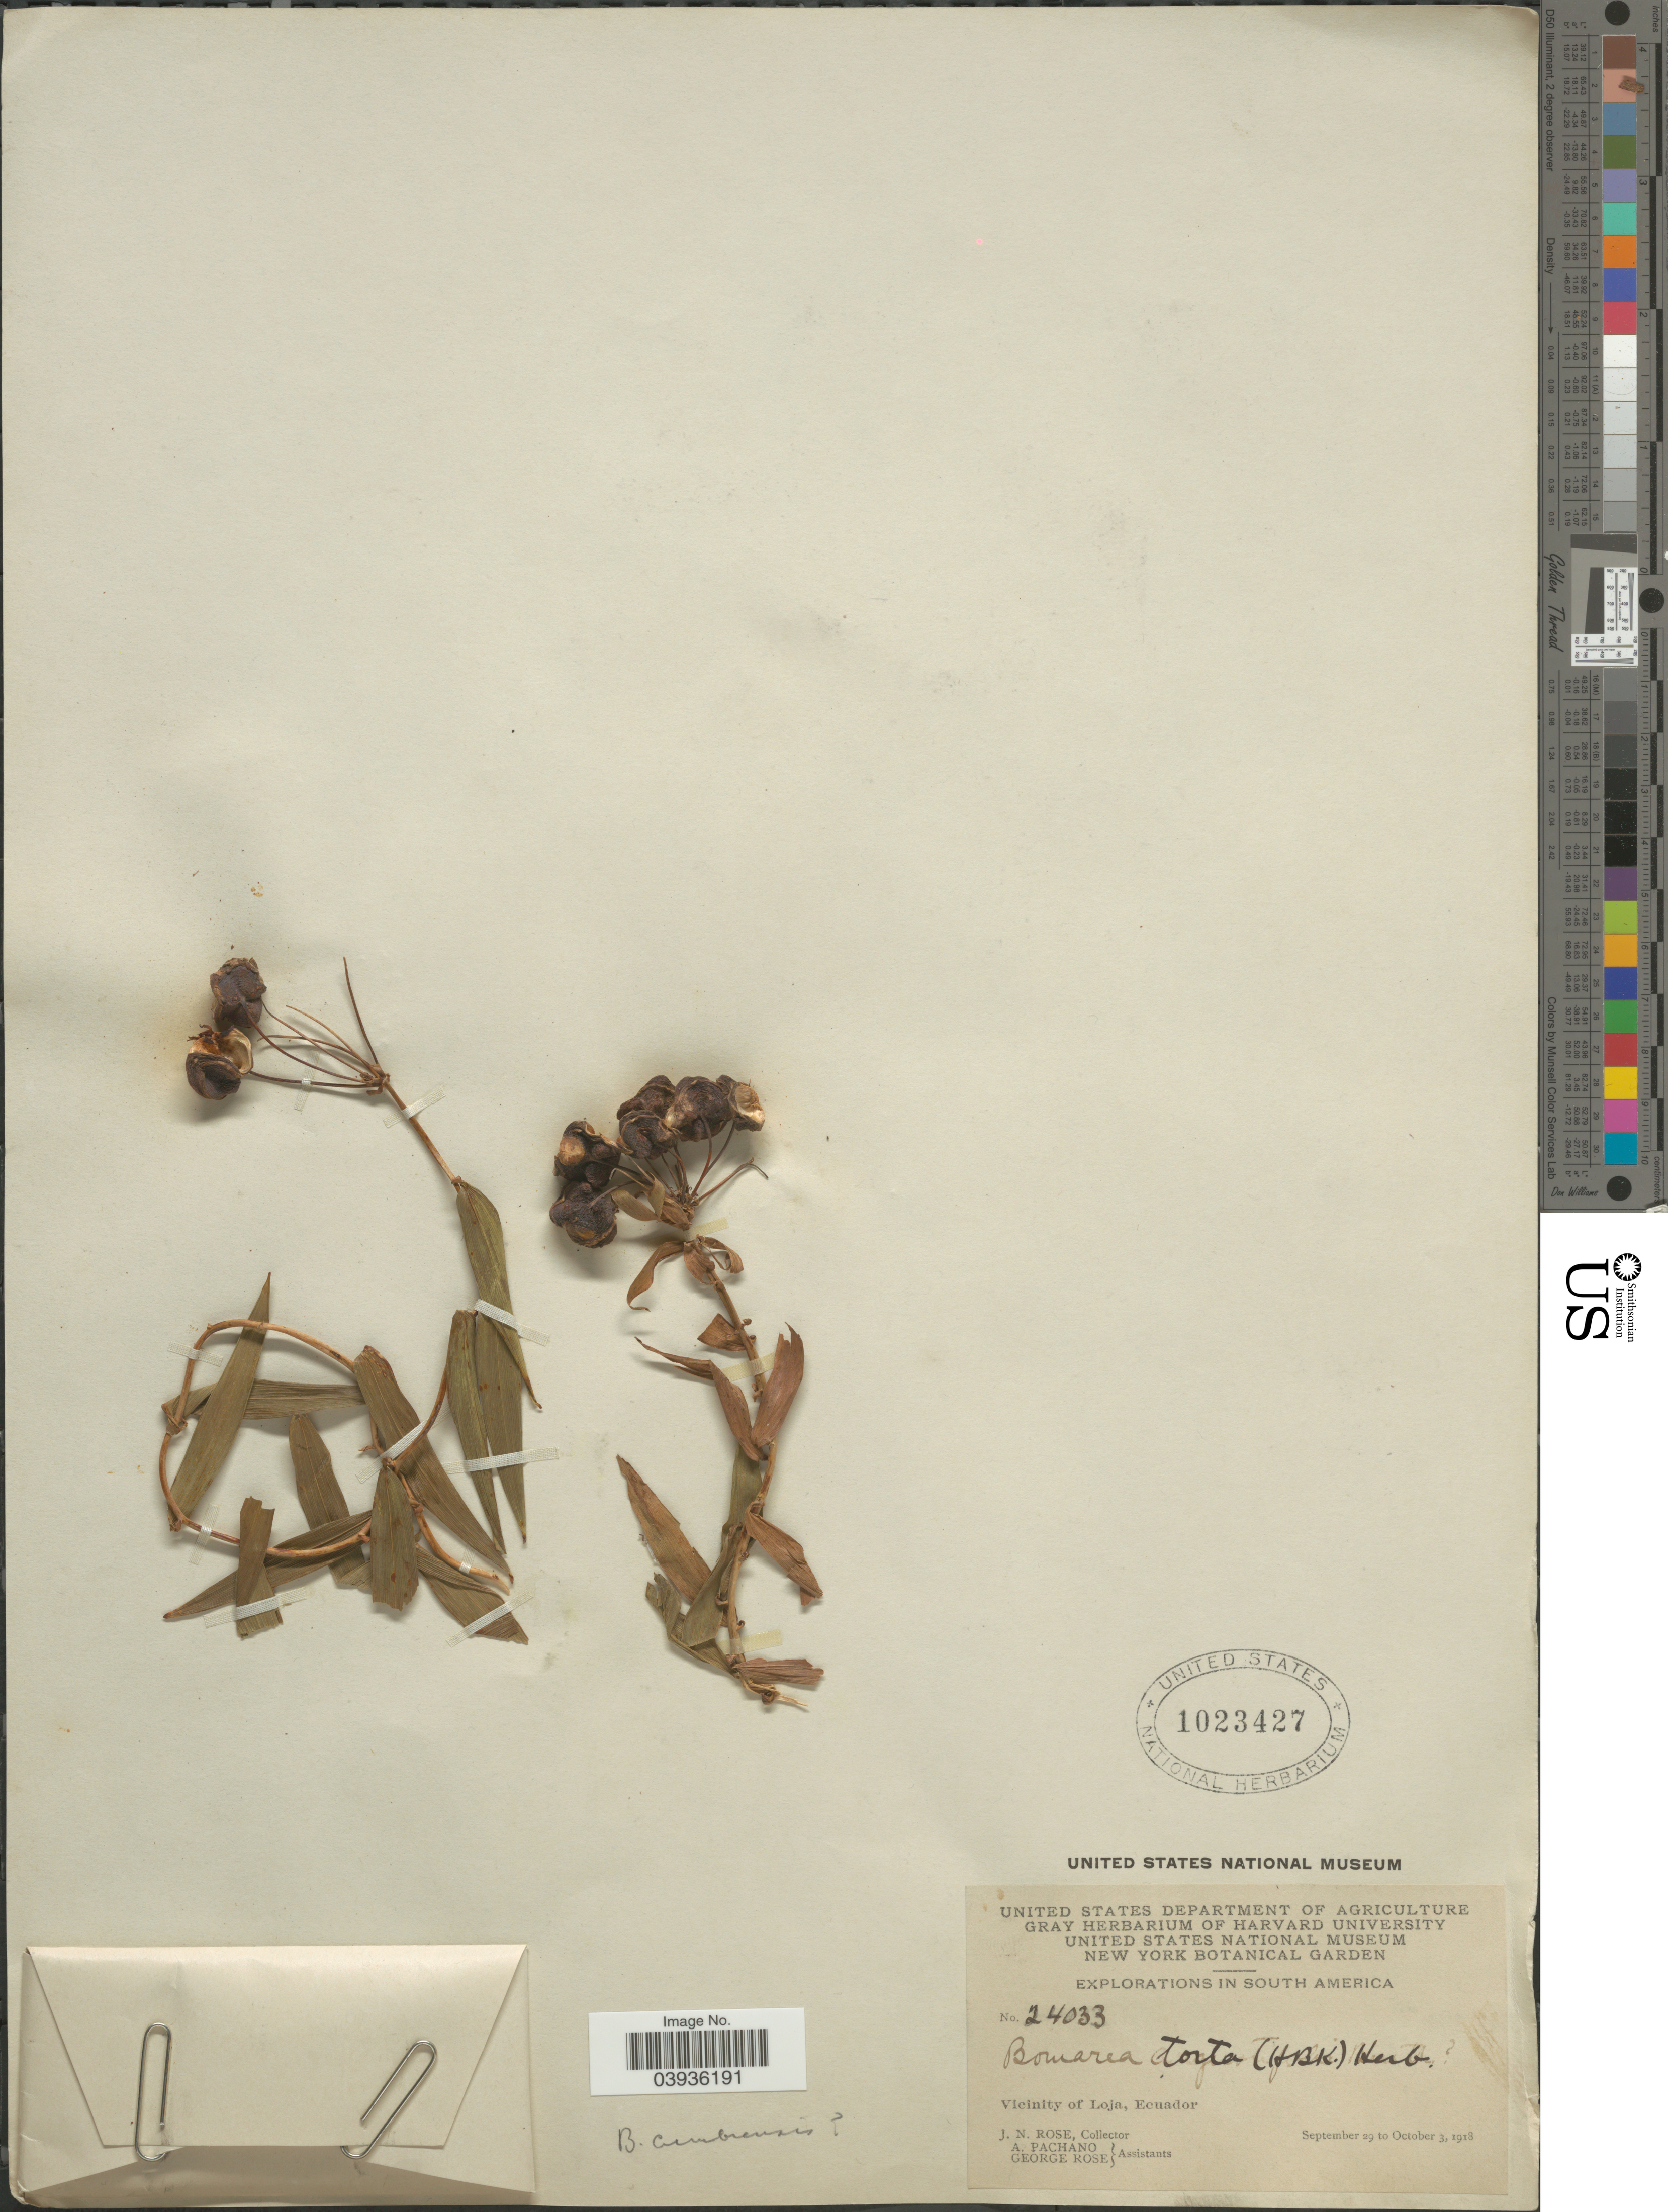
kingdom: Plantae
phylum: Tracheophyta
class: Liliopsida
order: Liliales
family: Alstroemeriaceae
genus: Bomarea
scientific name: Bomarea cumbrensis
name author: Herb.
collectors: J. N. Rose, A. Pachano & G. Rose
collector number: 24033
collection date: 1918-09-29/1918-10-03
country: Ecuador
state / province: Loja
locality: Vicinity of Loja.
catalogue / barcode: US 1023427